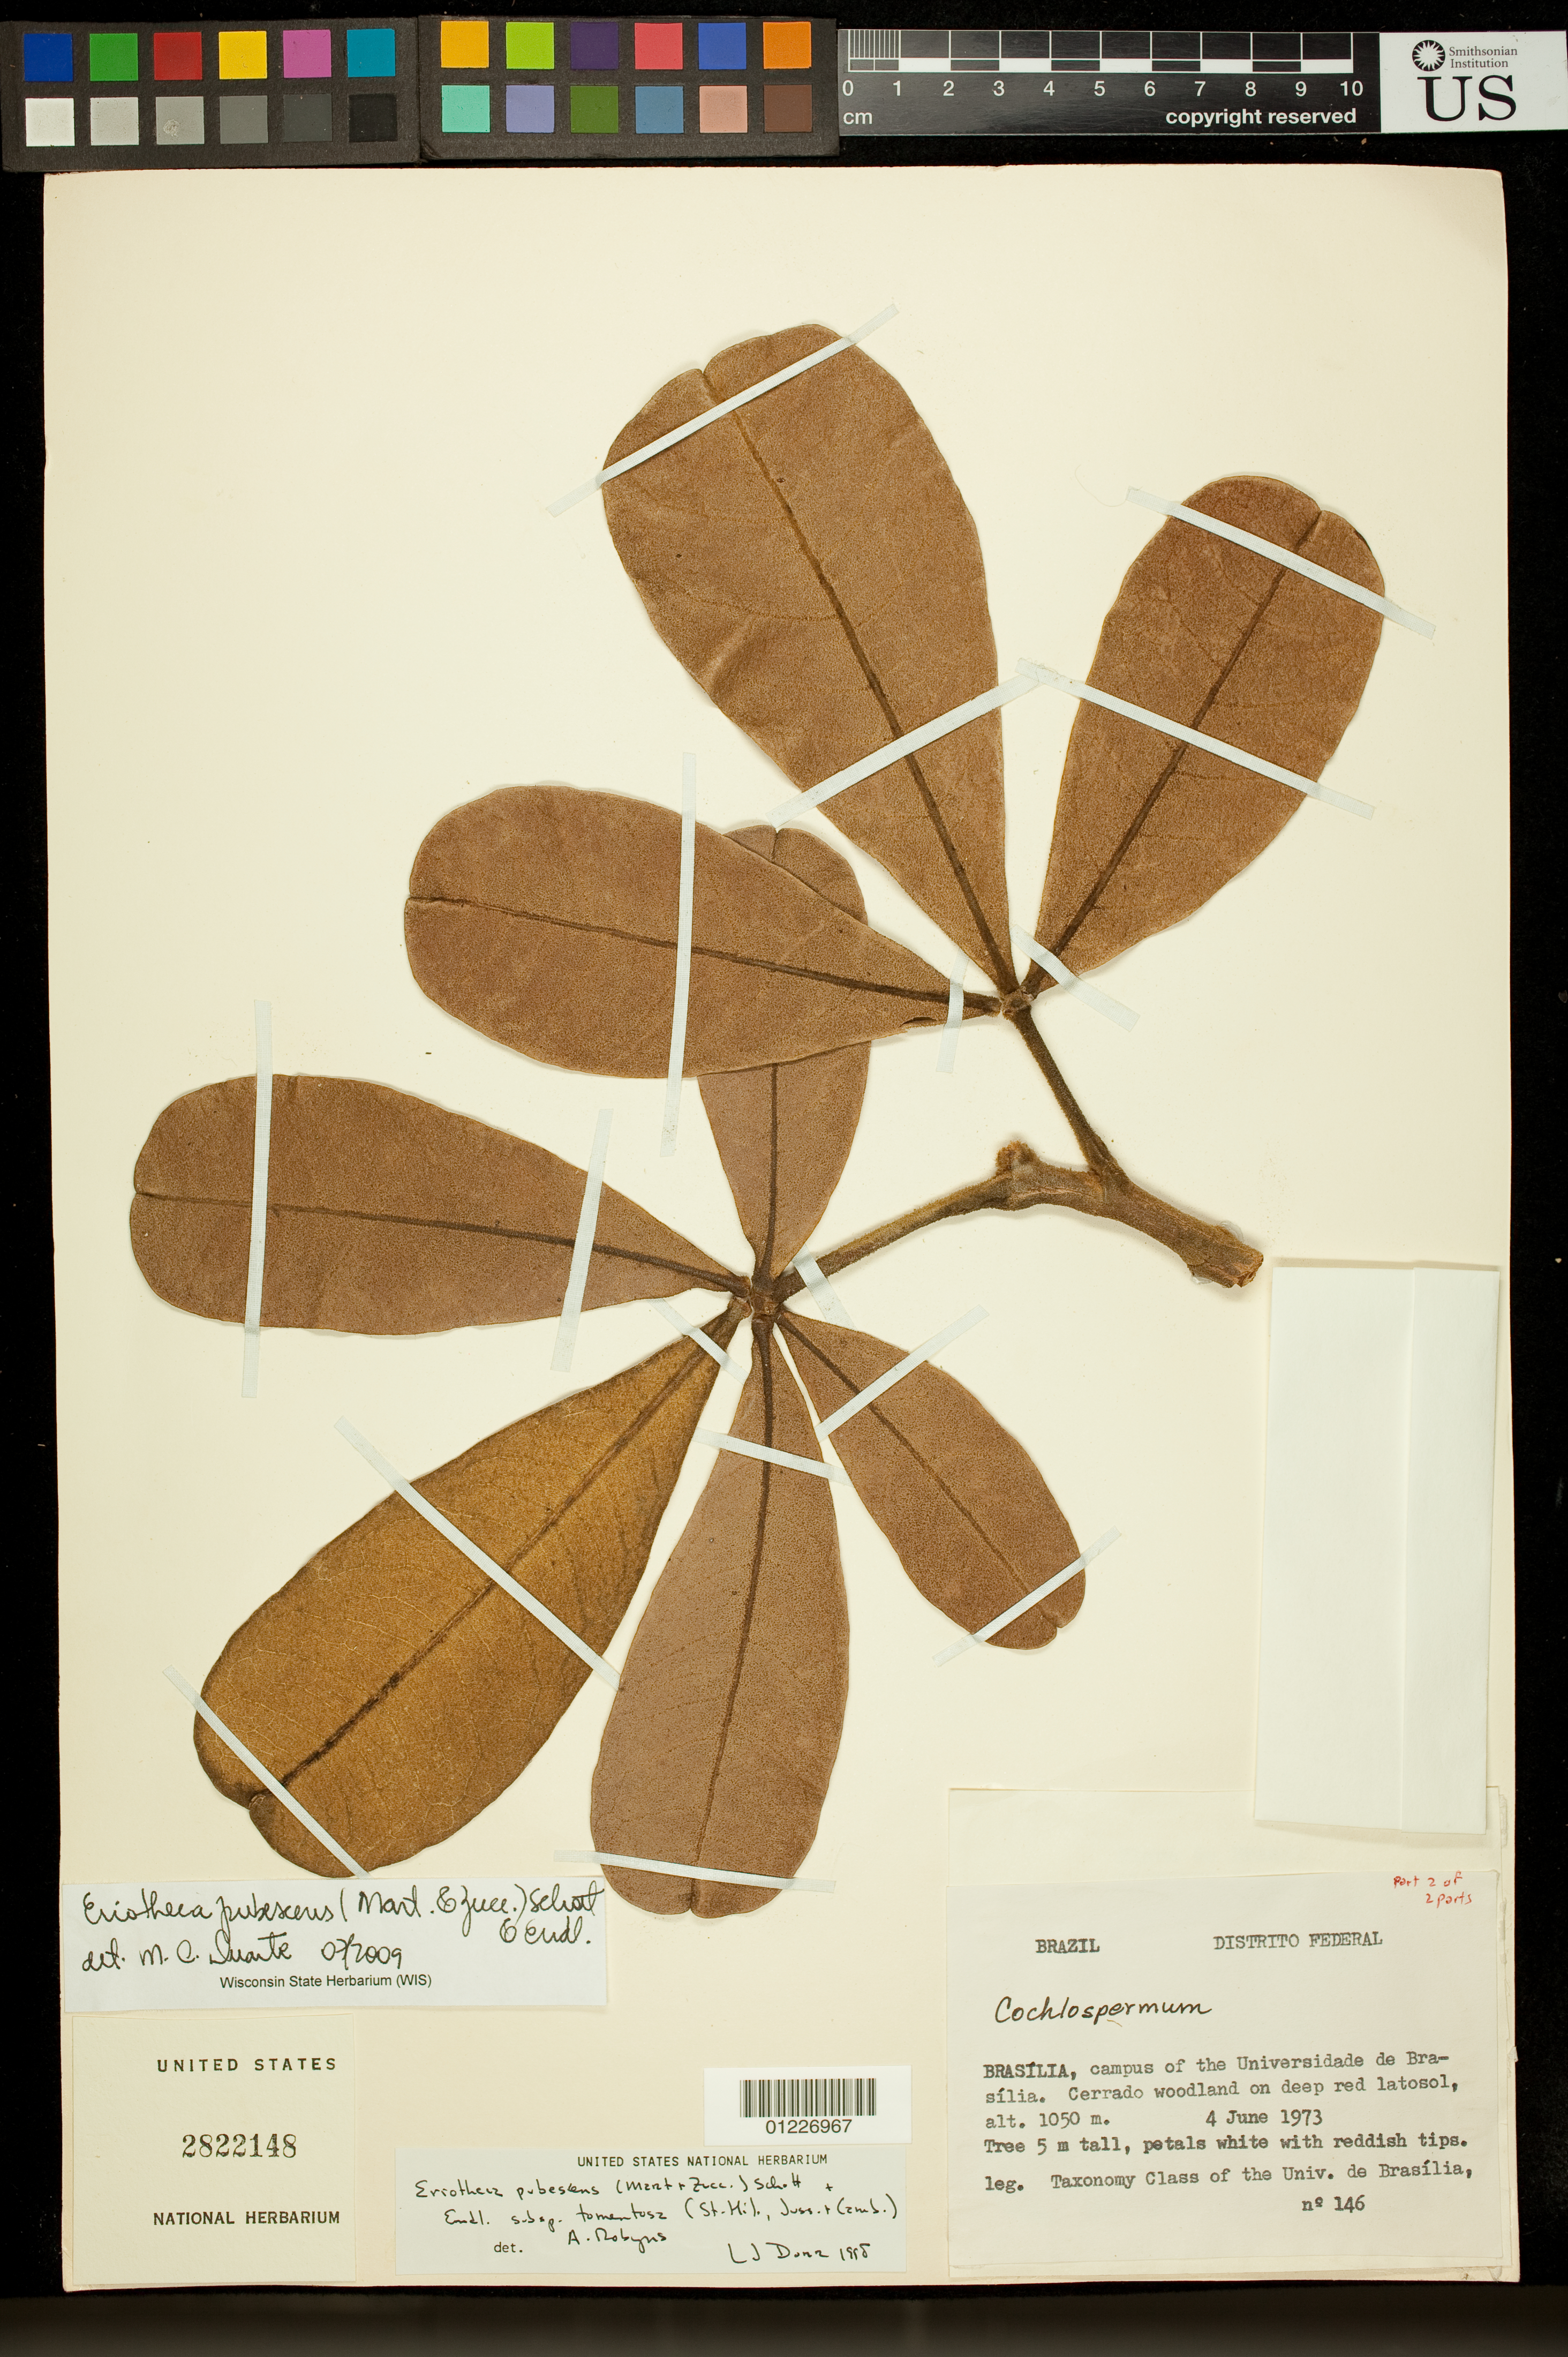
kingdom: Plantae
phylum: Tracheophyta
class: Magnoliopsida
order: Malvales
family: Malvaceae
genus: Pachira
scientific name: Pachira pubescens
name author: (Mart. & Zucc.) V.N. Yoshik. & M.C. Duarte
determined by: Dorr, Laurence J., Curator (BOT), Smithsonian Institution - National Museum of Natural History (UNITED STATES)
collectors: ex Taxonomy Class Univ. de Brasilia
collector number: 146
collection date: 1973-06-04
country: Brazil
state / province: Distrito Federal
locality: Campus of the Universidade de Brasilia. Cerrado woodland on deep red latosol.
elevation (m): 1050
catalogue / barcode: US 2822148